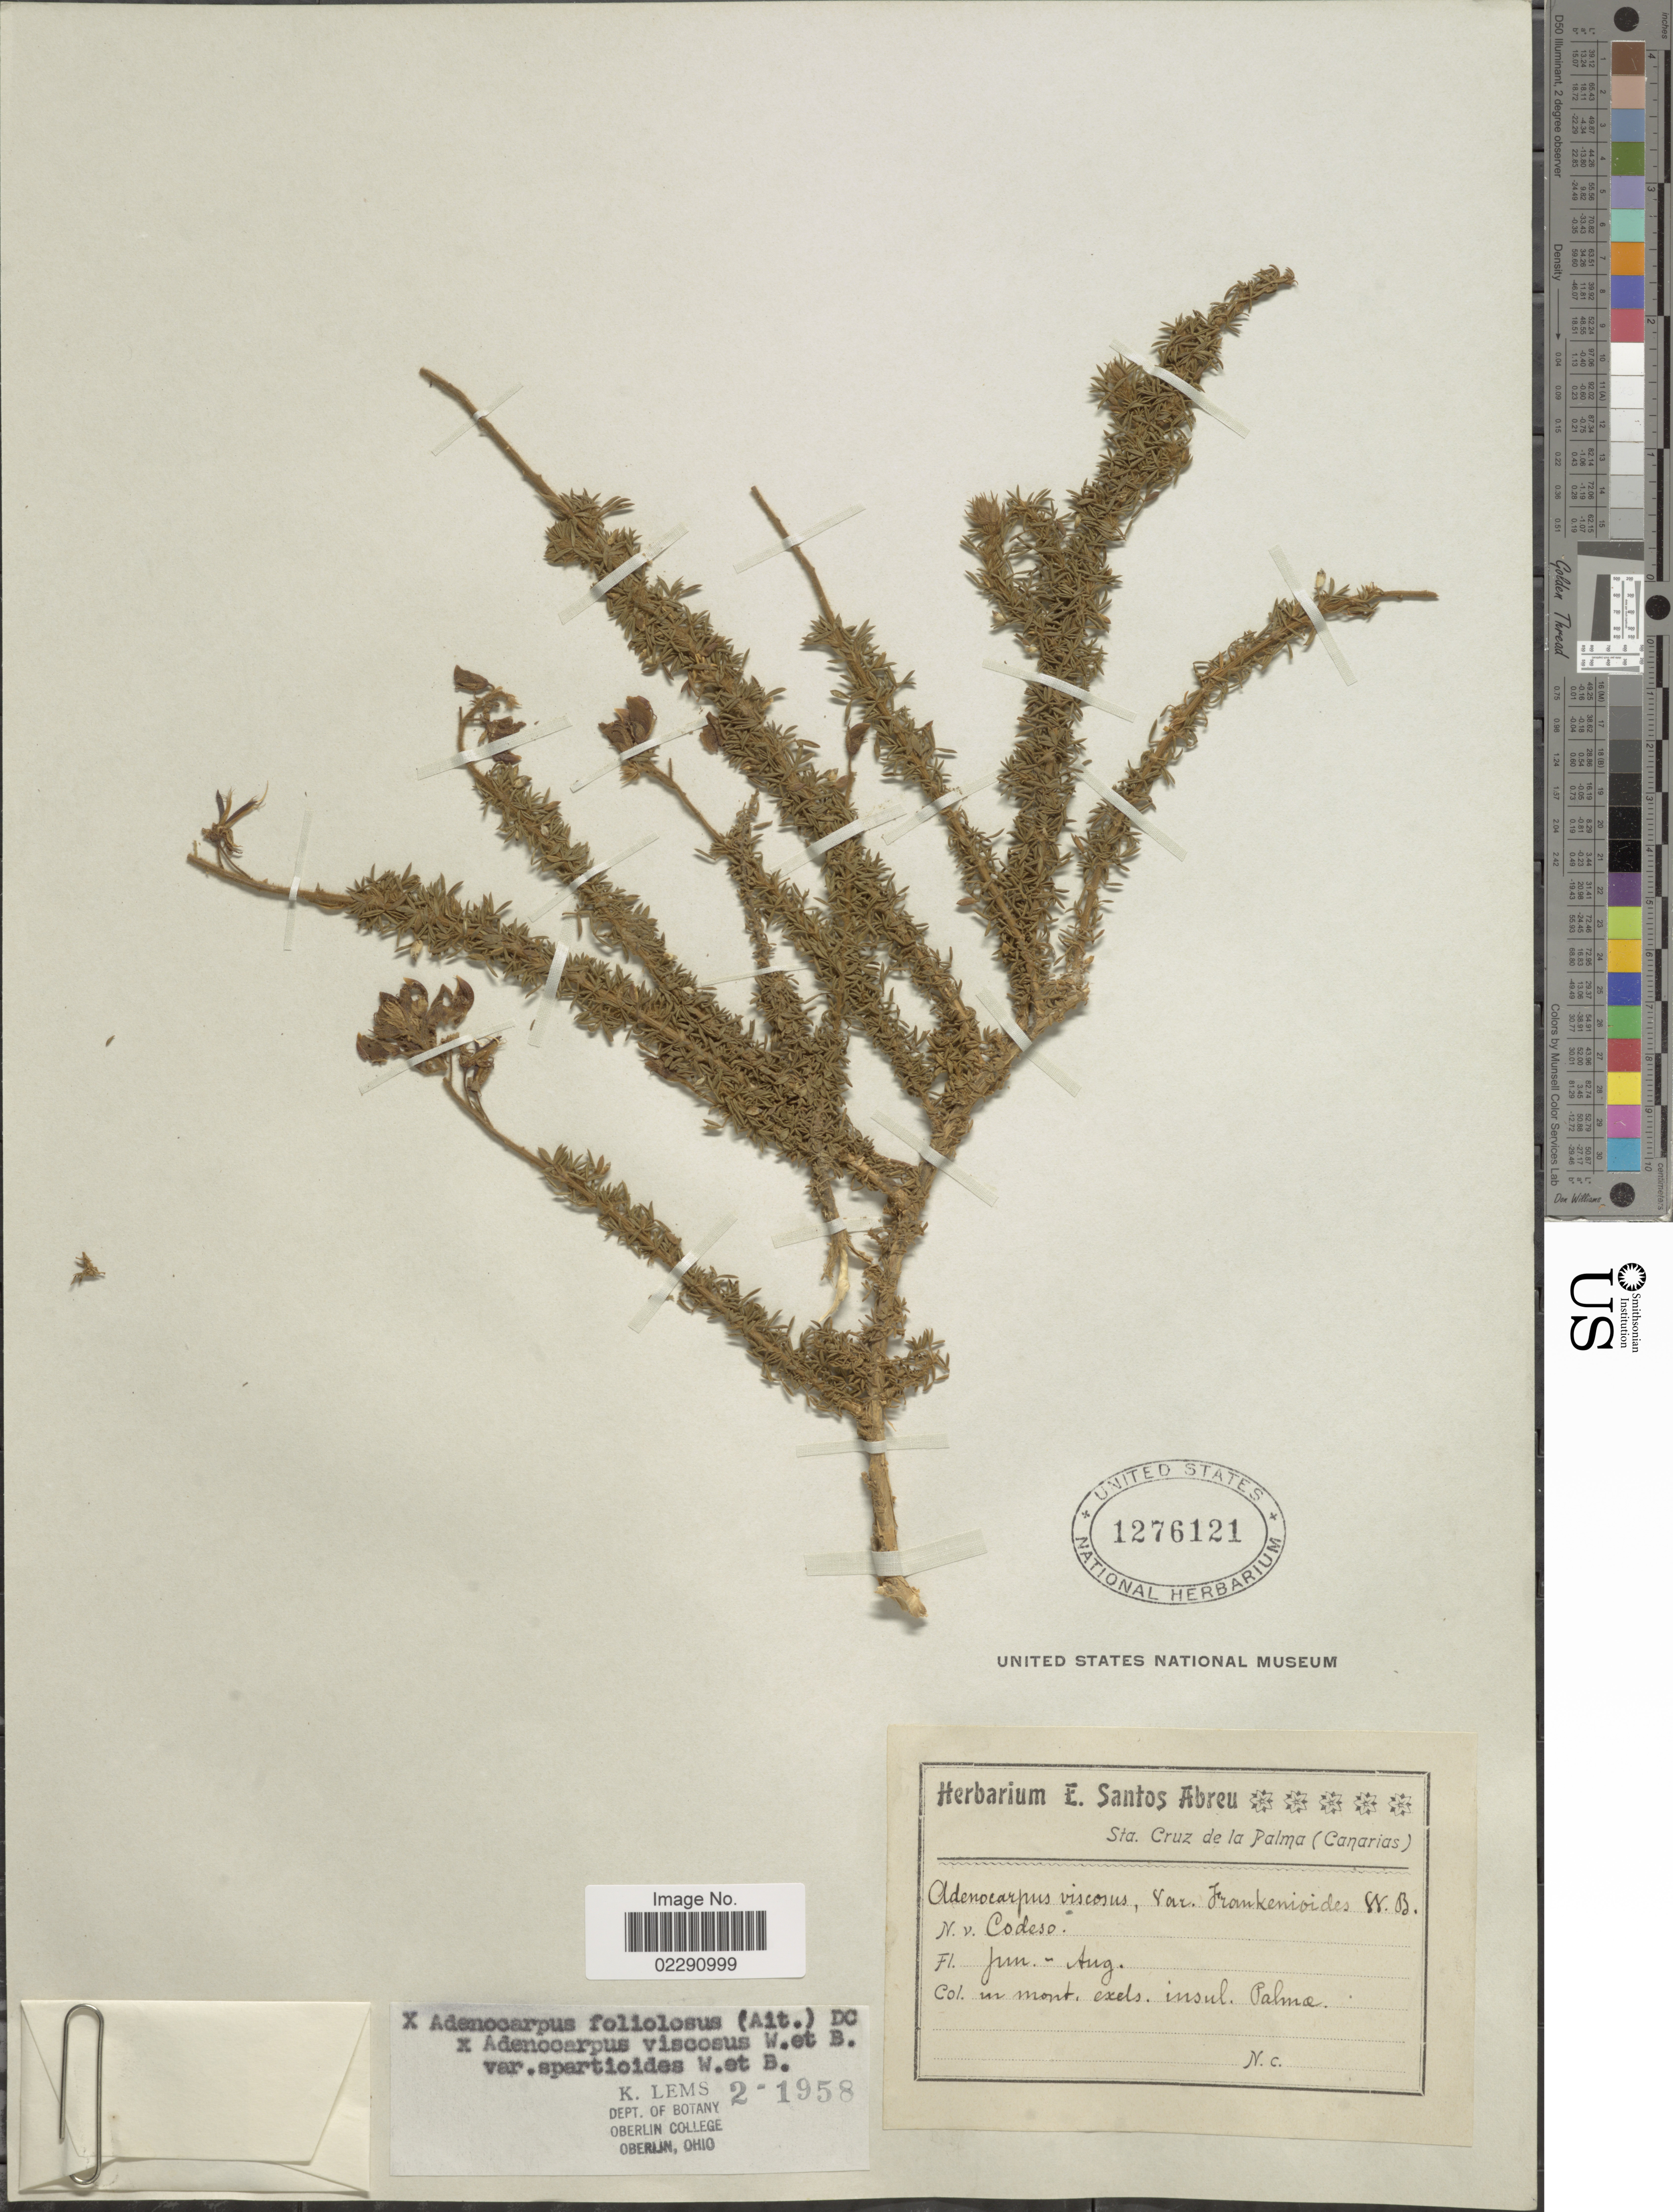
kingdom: Plantae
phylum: Tracheophyta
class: Magnoliopsida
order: Fabales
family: Fabaceae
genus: Adenocarpus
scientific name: Adenocarpus foliolosus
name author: DC.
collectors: ex herb. E. Santos Abrue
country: Spain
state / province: Canarias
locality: Insul. Palma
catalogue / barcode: US 1276121